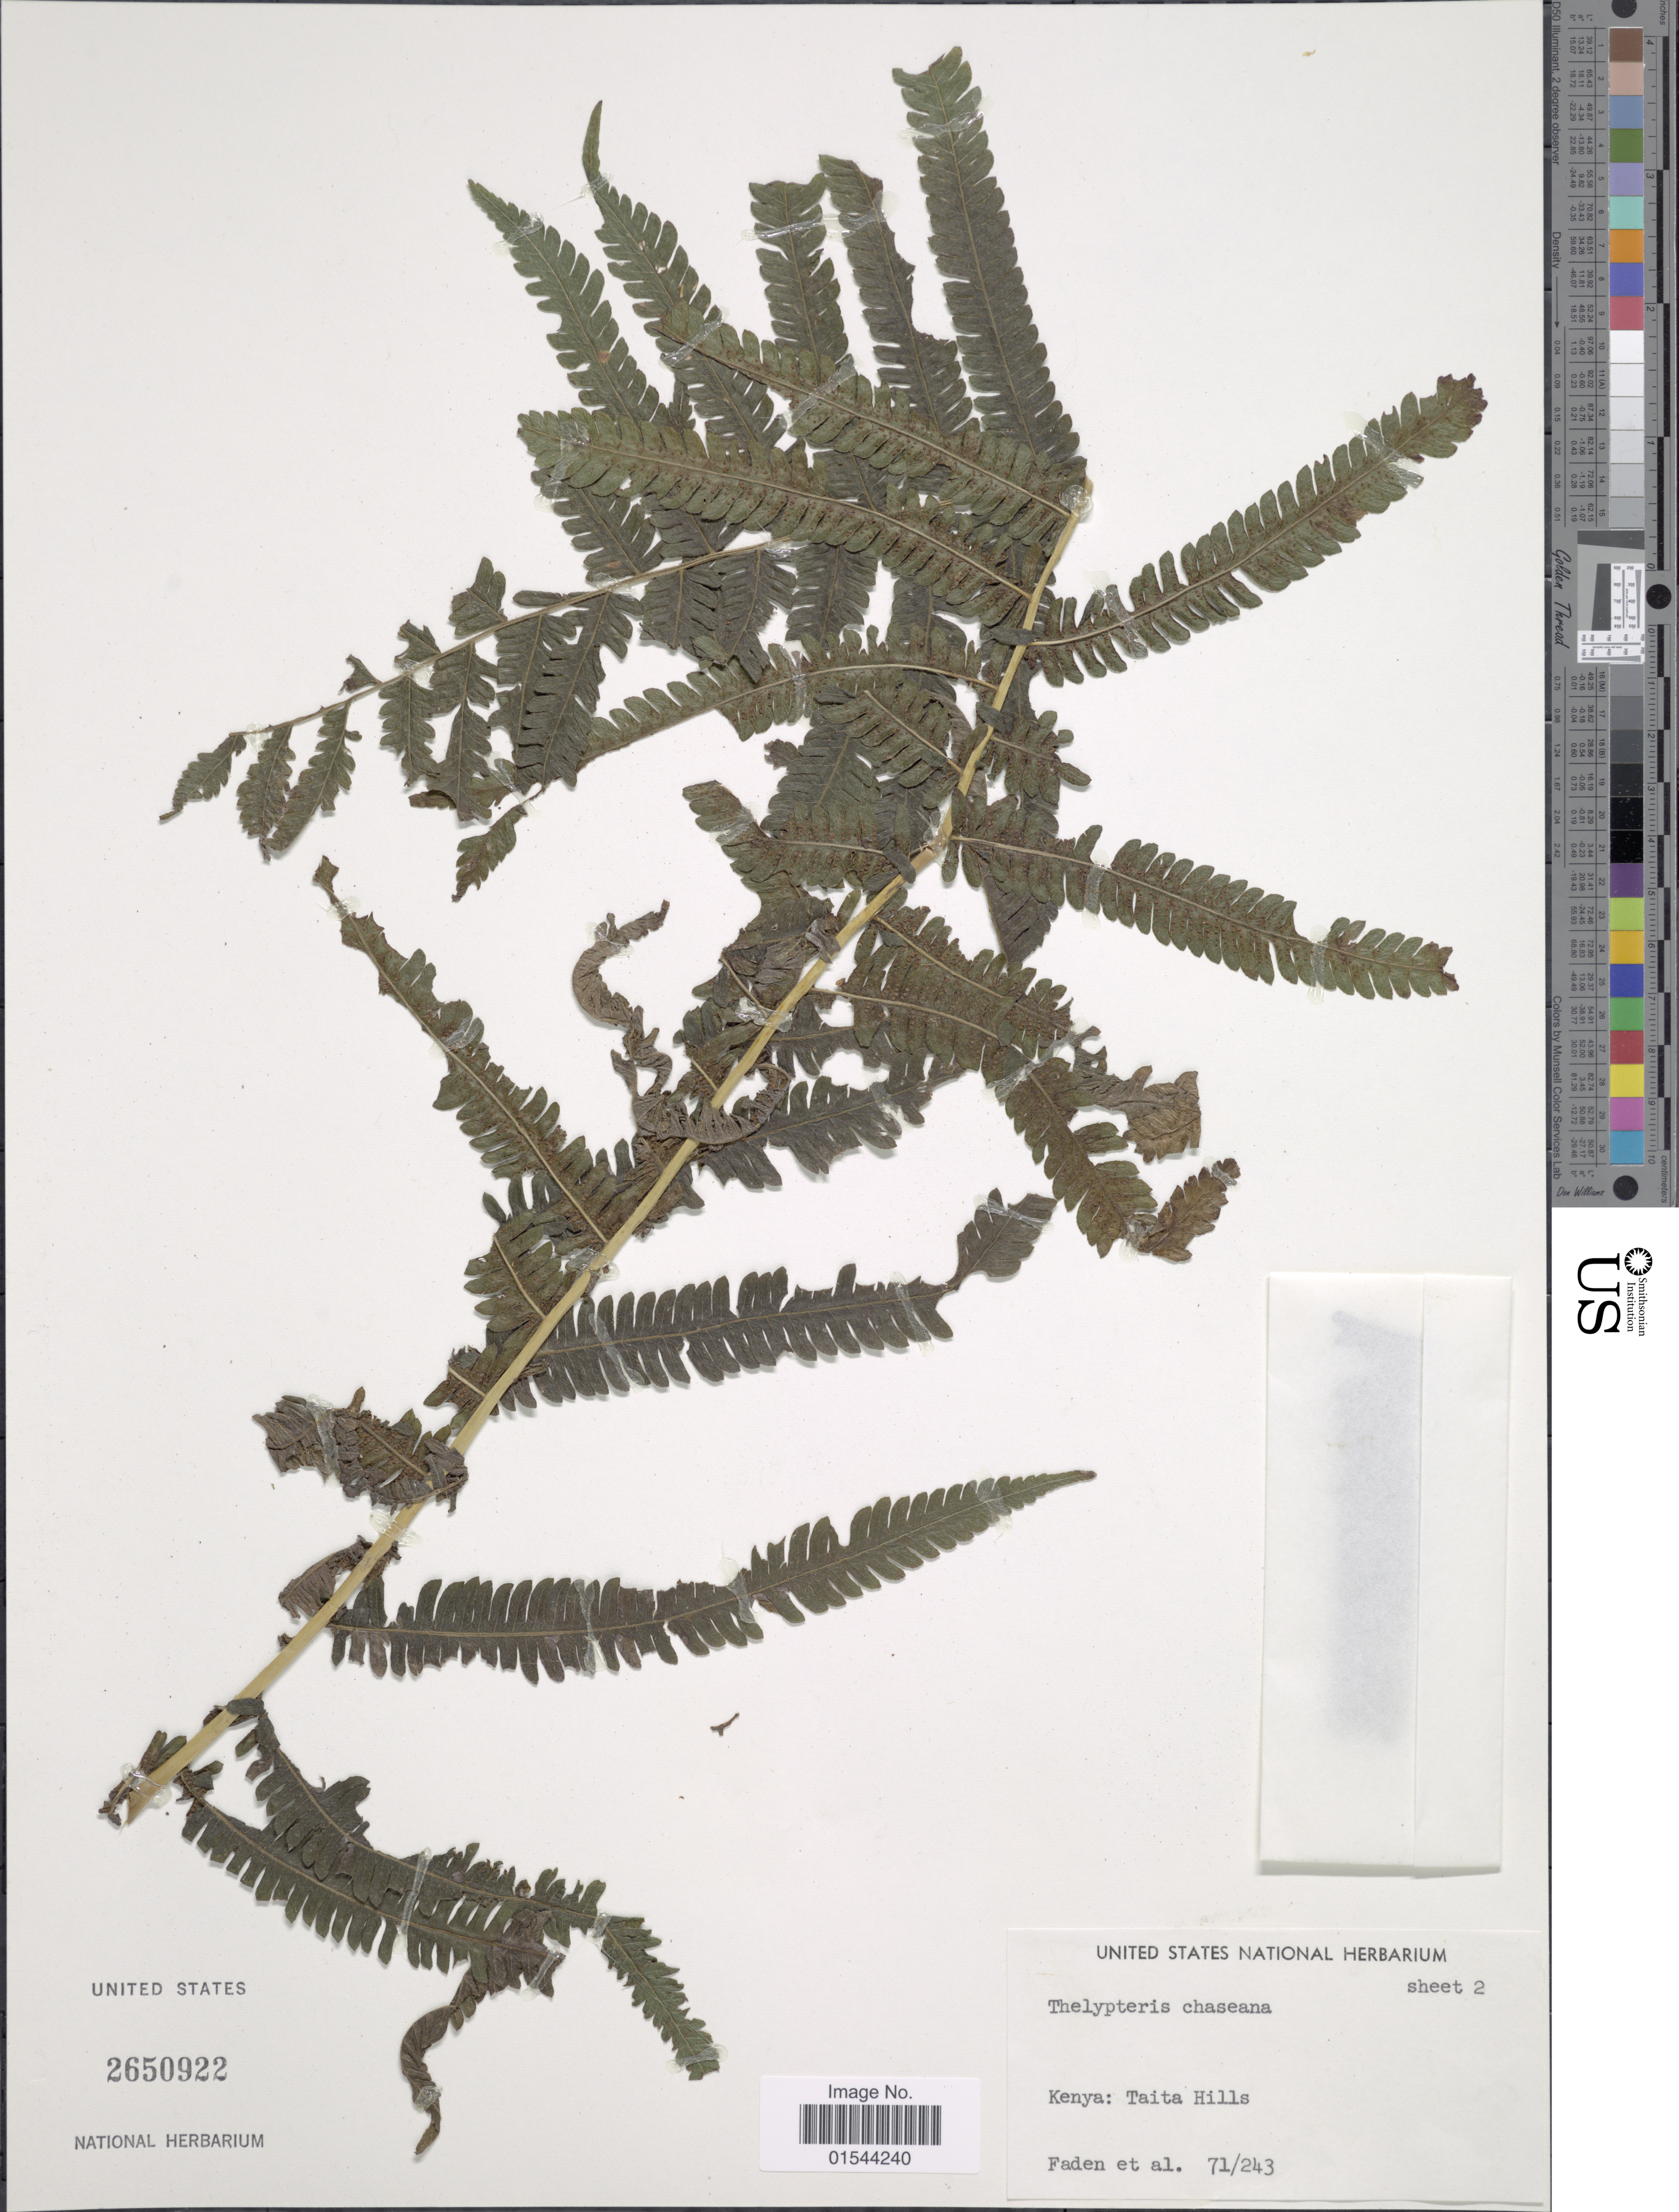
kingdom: Plantae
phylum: Tracheophyta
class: Polypodiopsida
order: Polypodiales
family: Thelypteridaceae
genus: Christella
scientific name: Christella chaseana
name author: (Schelpe) Holttum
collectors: -- Faden & et al.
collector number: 71/243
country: Kenya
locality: Taita Hills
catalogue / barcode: US 2650922